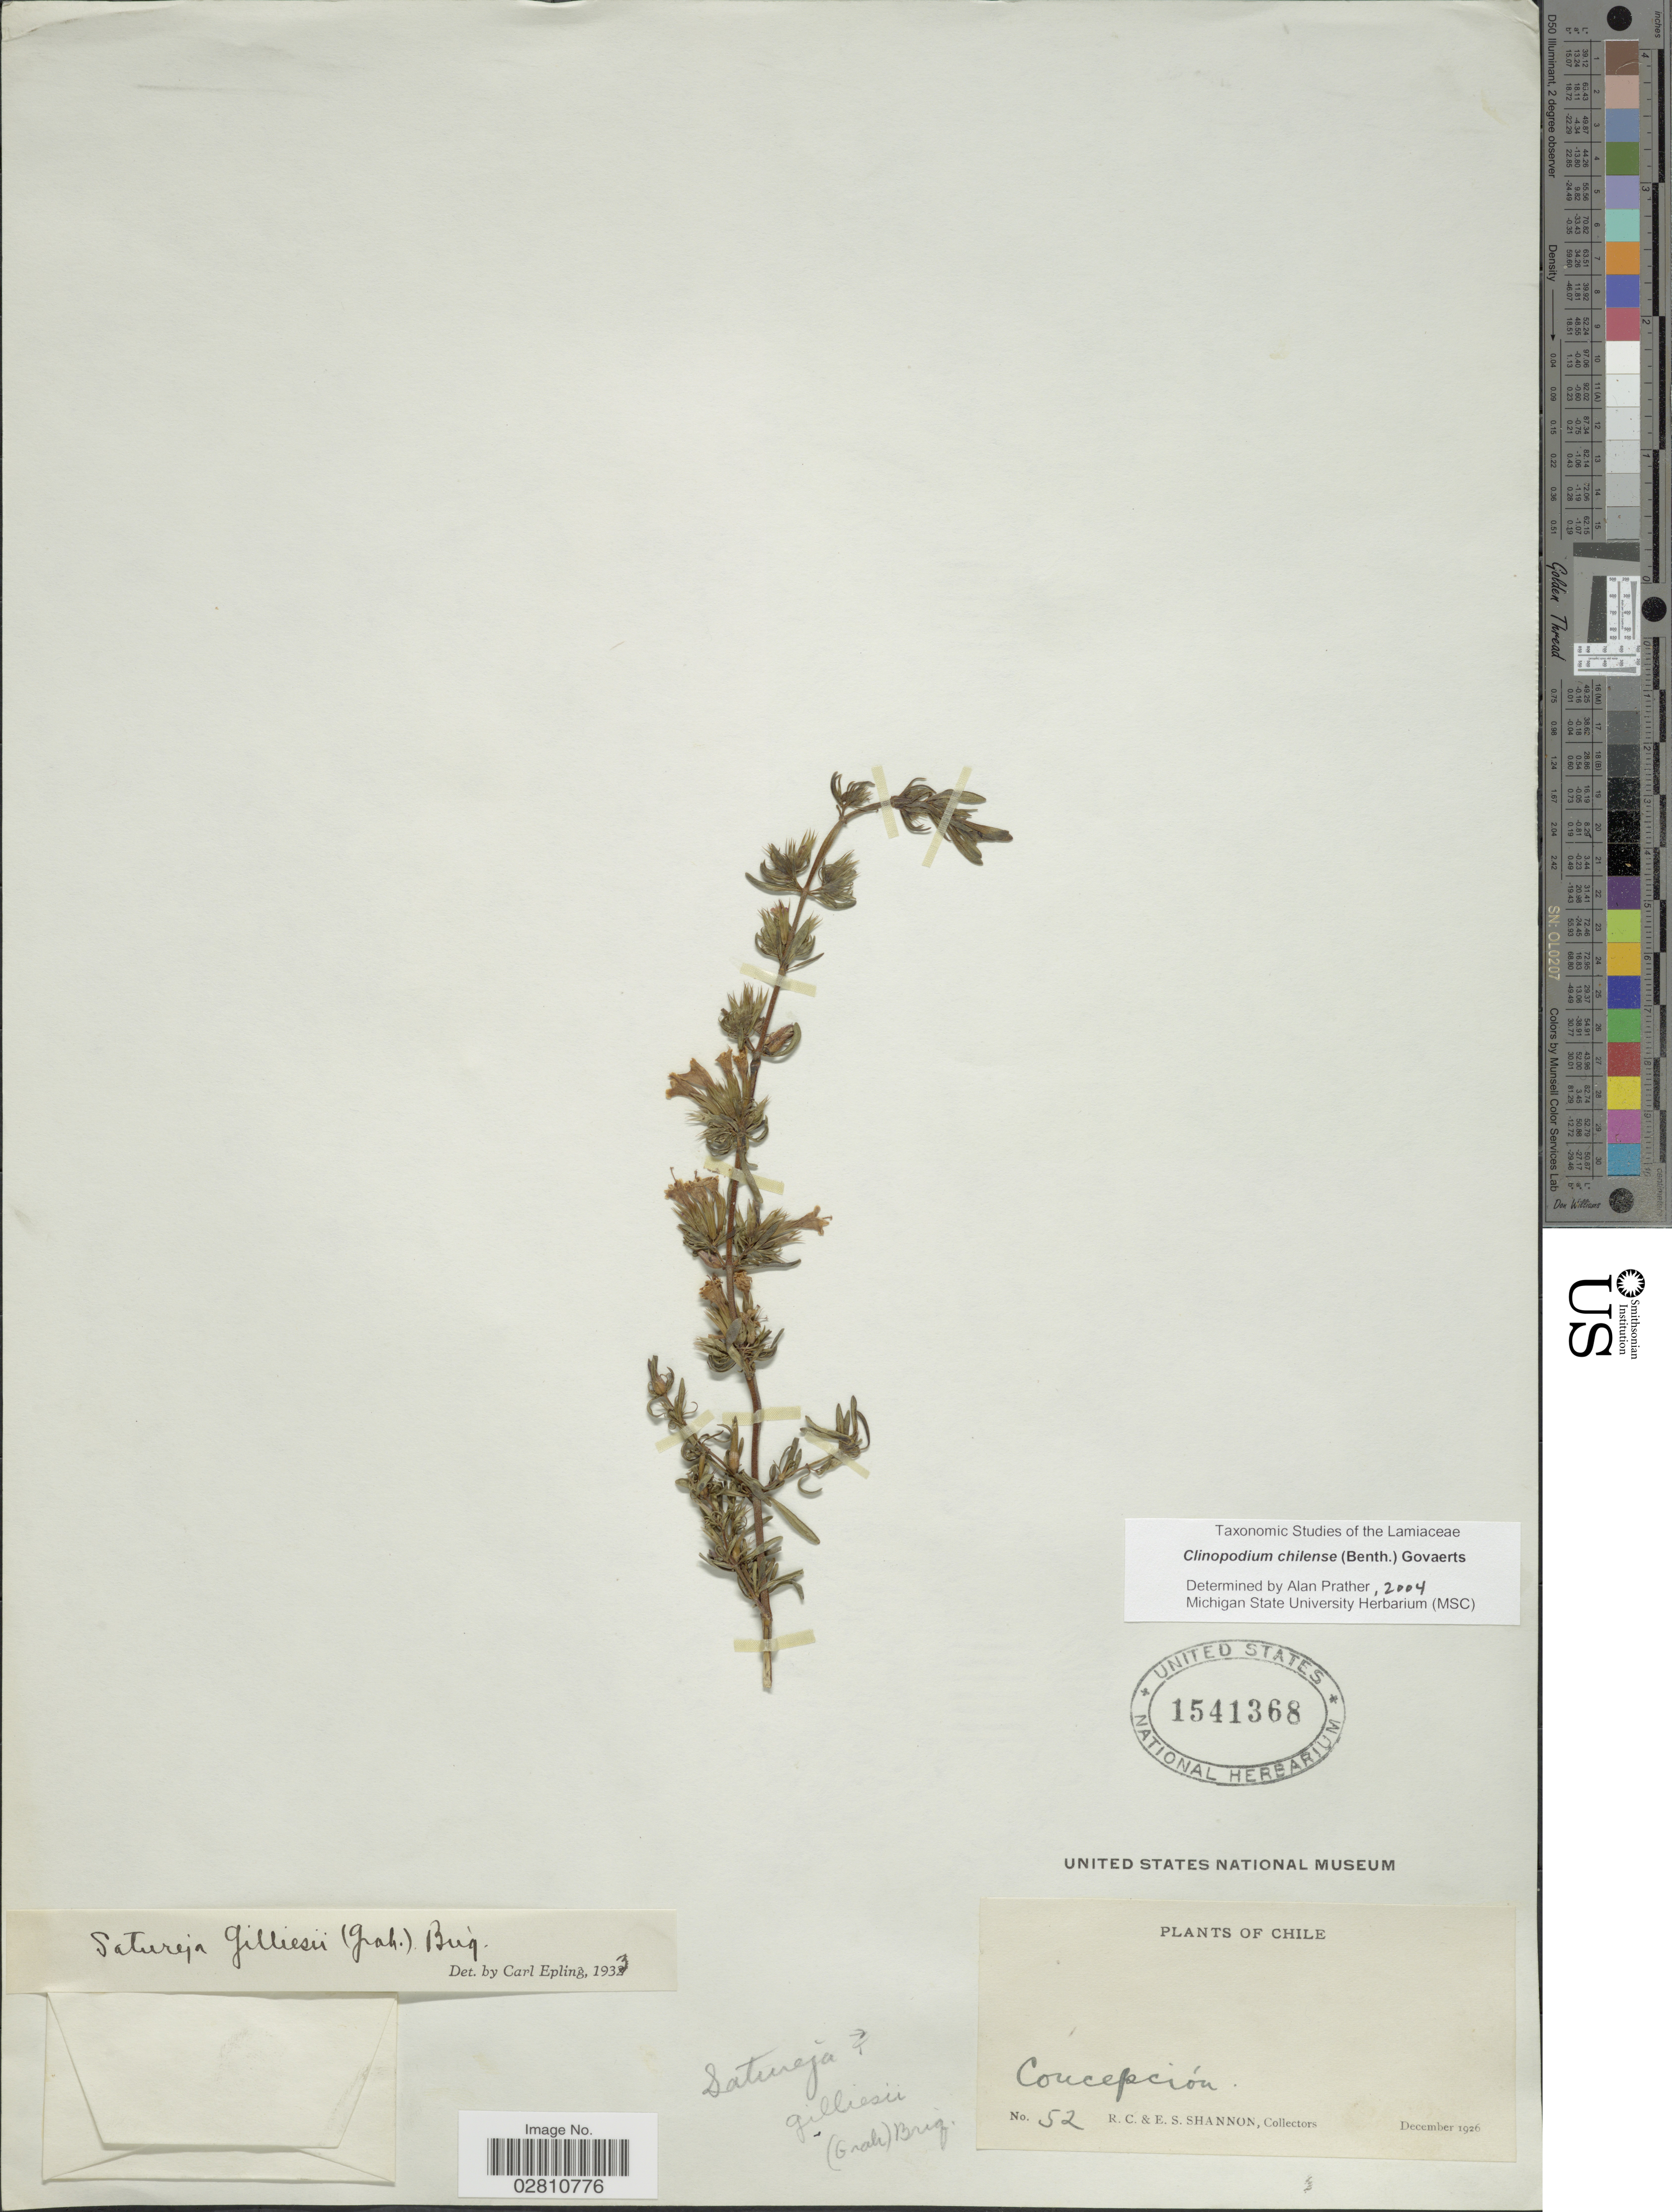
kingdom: Plantae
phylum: Tracheophyta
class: Magnoliopsida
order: Lamiales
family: Lamiaceae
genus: Clinopodium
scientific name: Clinopodium chilense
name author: (Benth.) Govaerts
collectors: R. Shannon & E. Shannon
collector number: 52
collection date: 1926-12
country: Chile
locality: Concepción.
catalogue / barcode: US 1541368